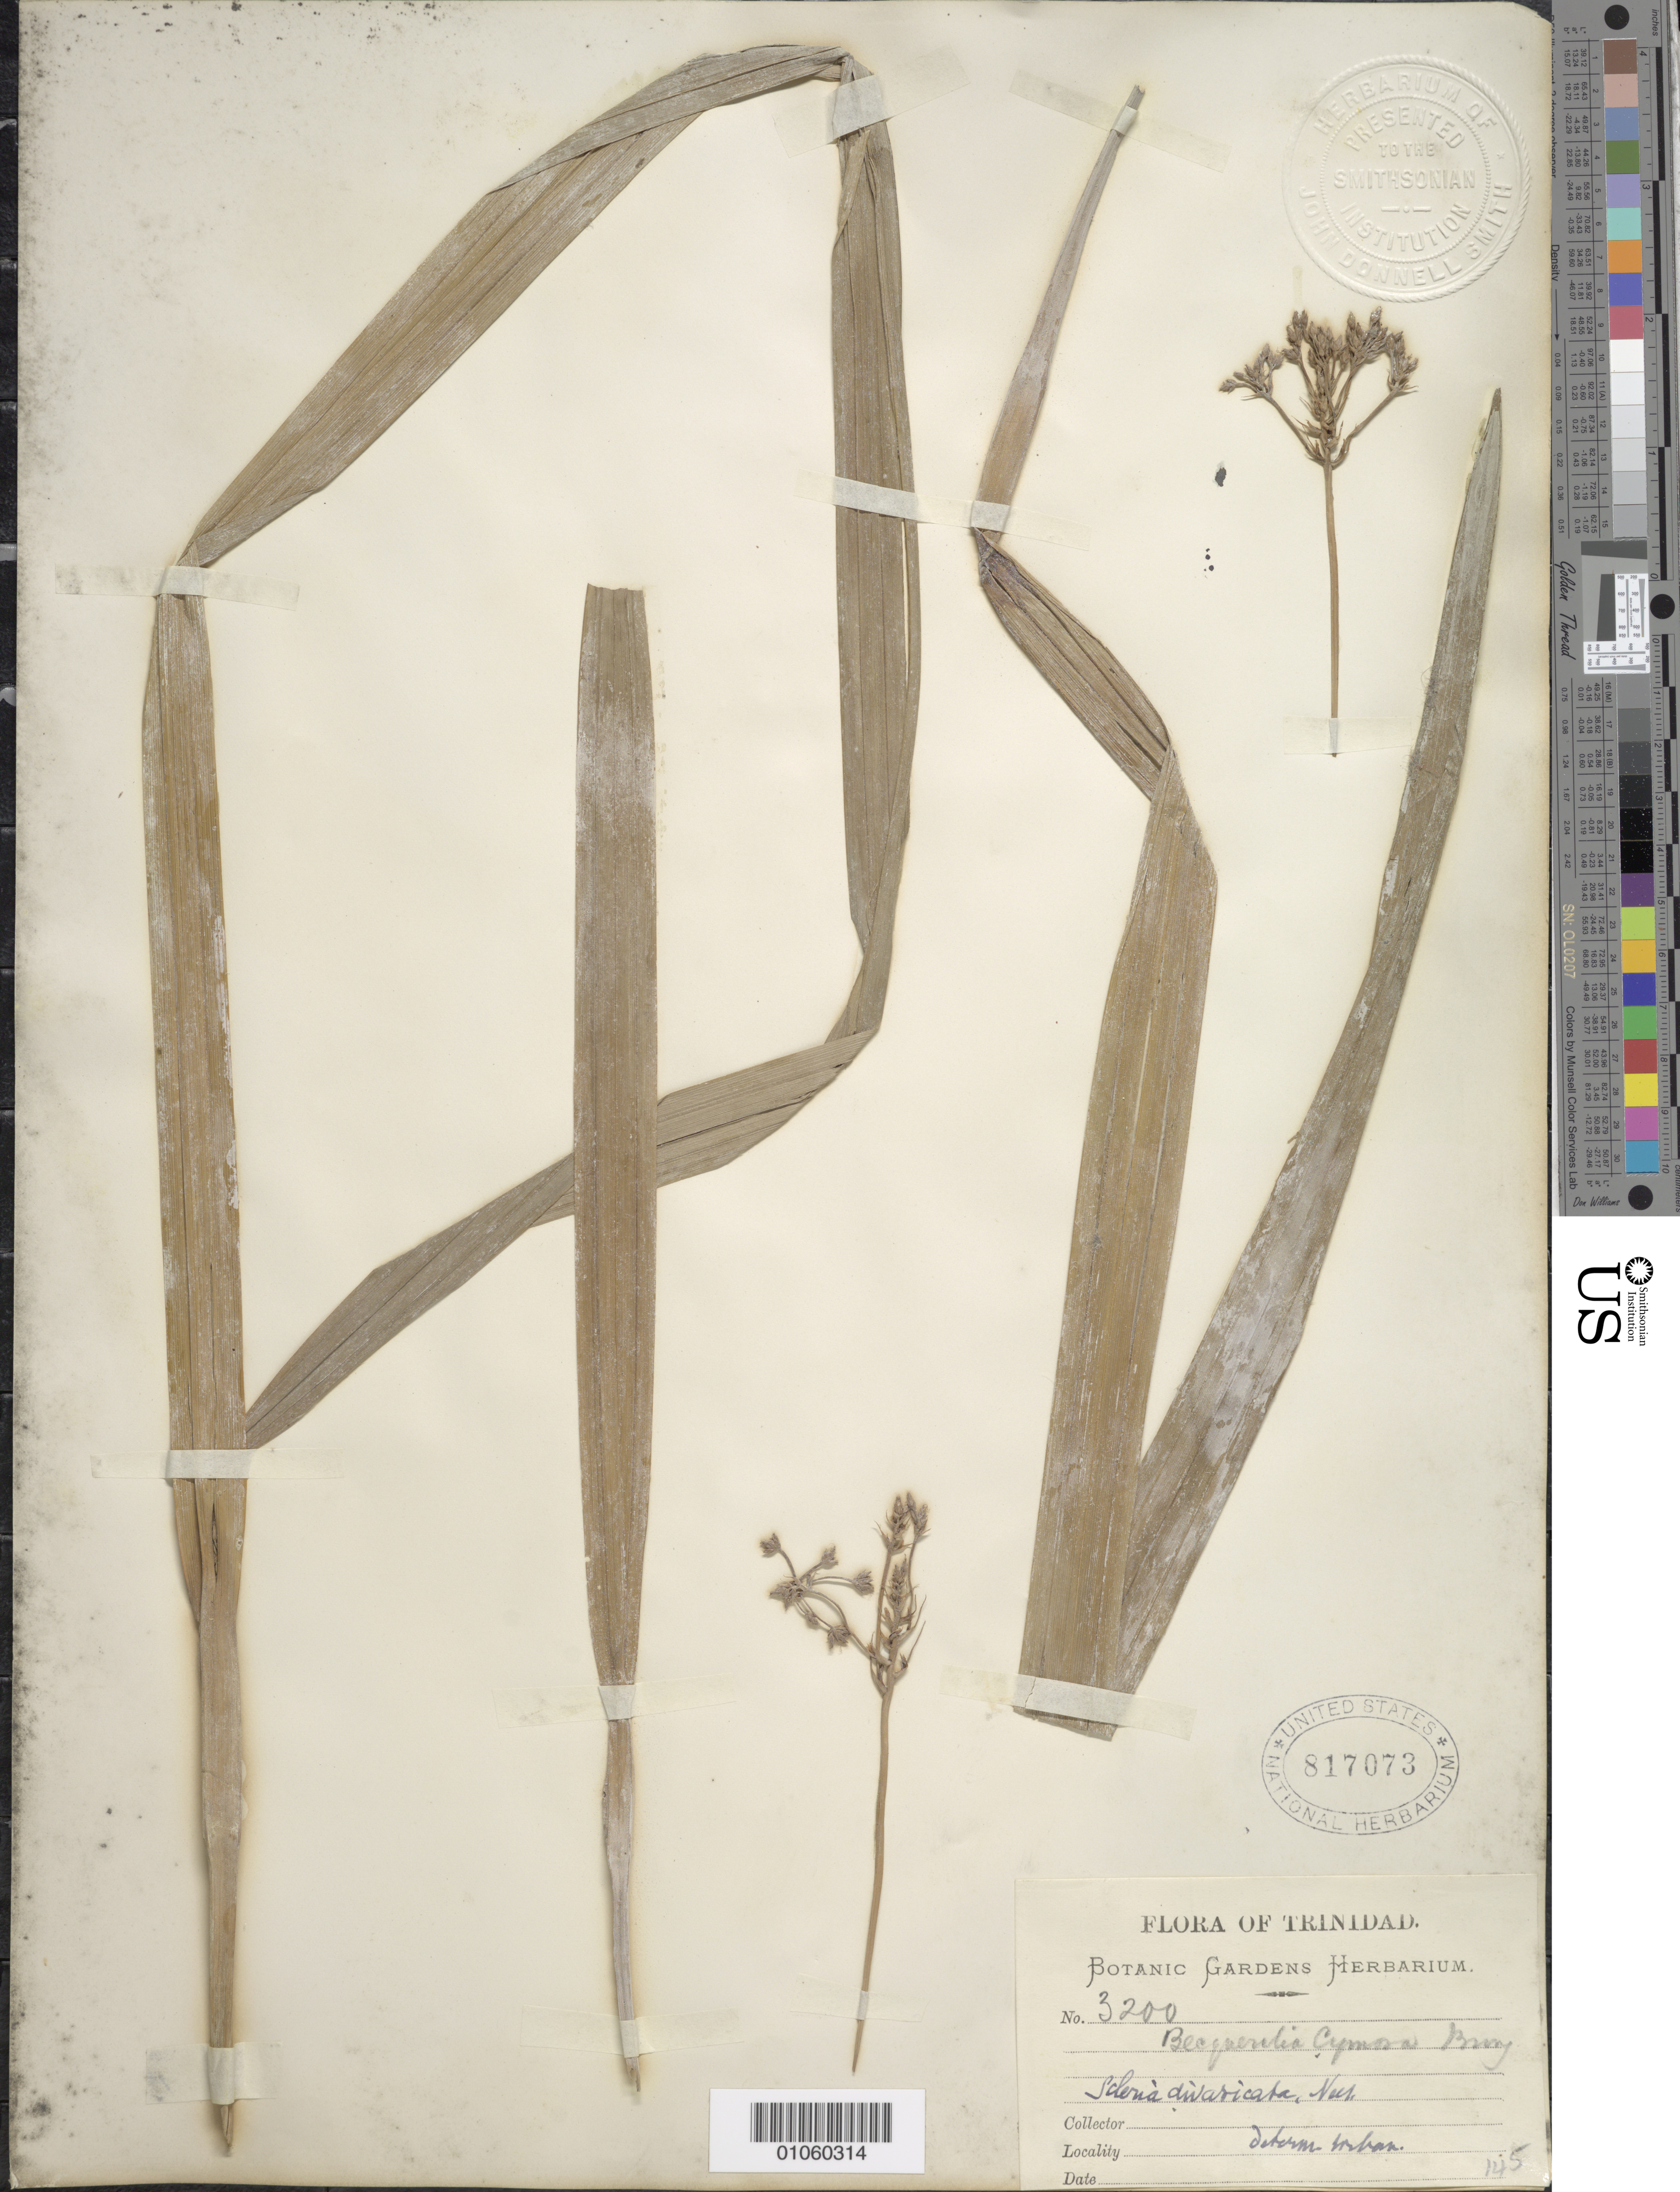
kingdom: Plantae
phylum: Tracheophyta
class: Liliopsida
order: Poales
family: Cyperaceae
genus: Becquerelia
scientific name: Becquerelia cymosa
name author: Brongn.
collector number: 3200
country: Trinidad and Tobago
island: Trinidad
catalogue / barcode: US 817073